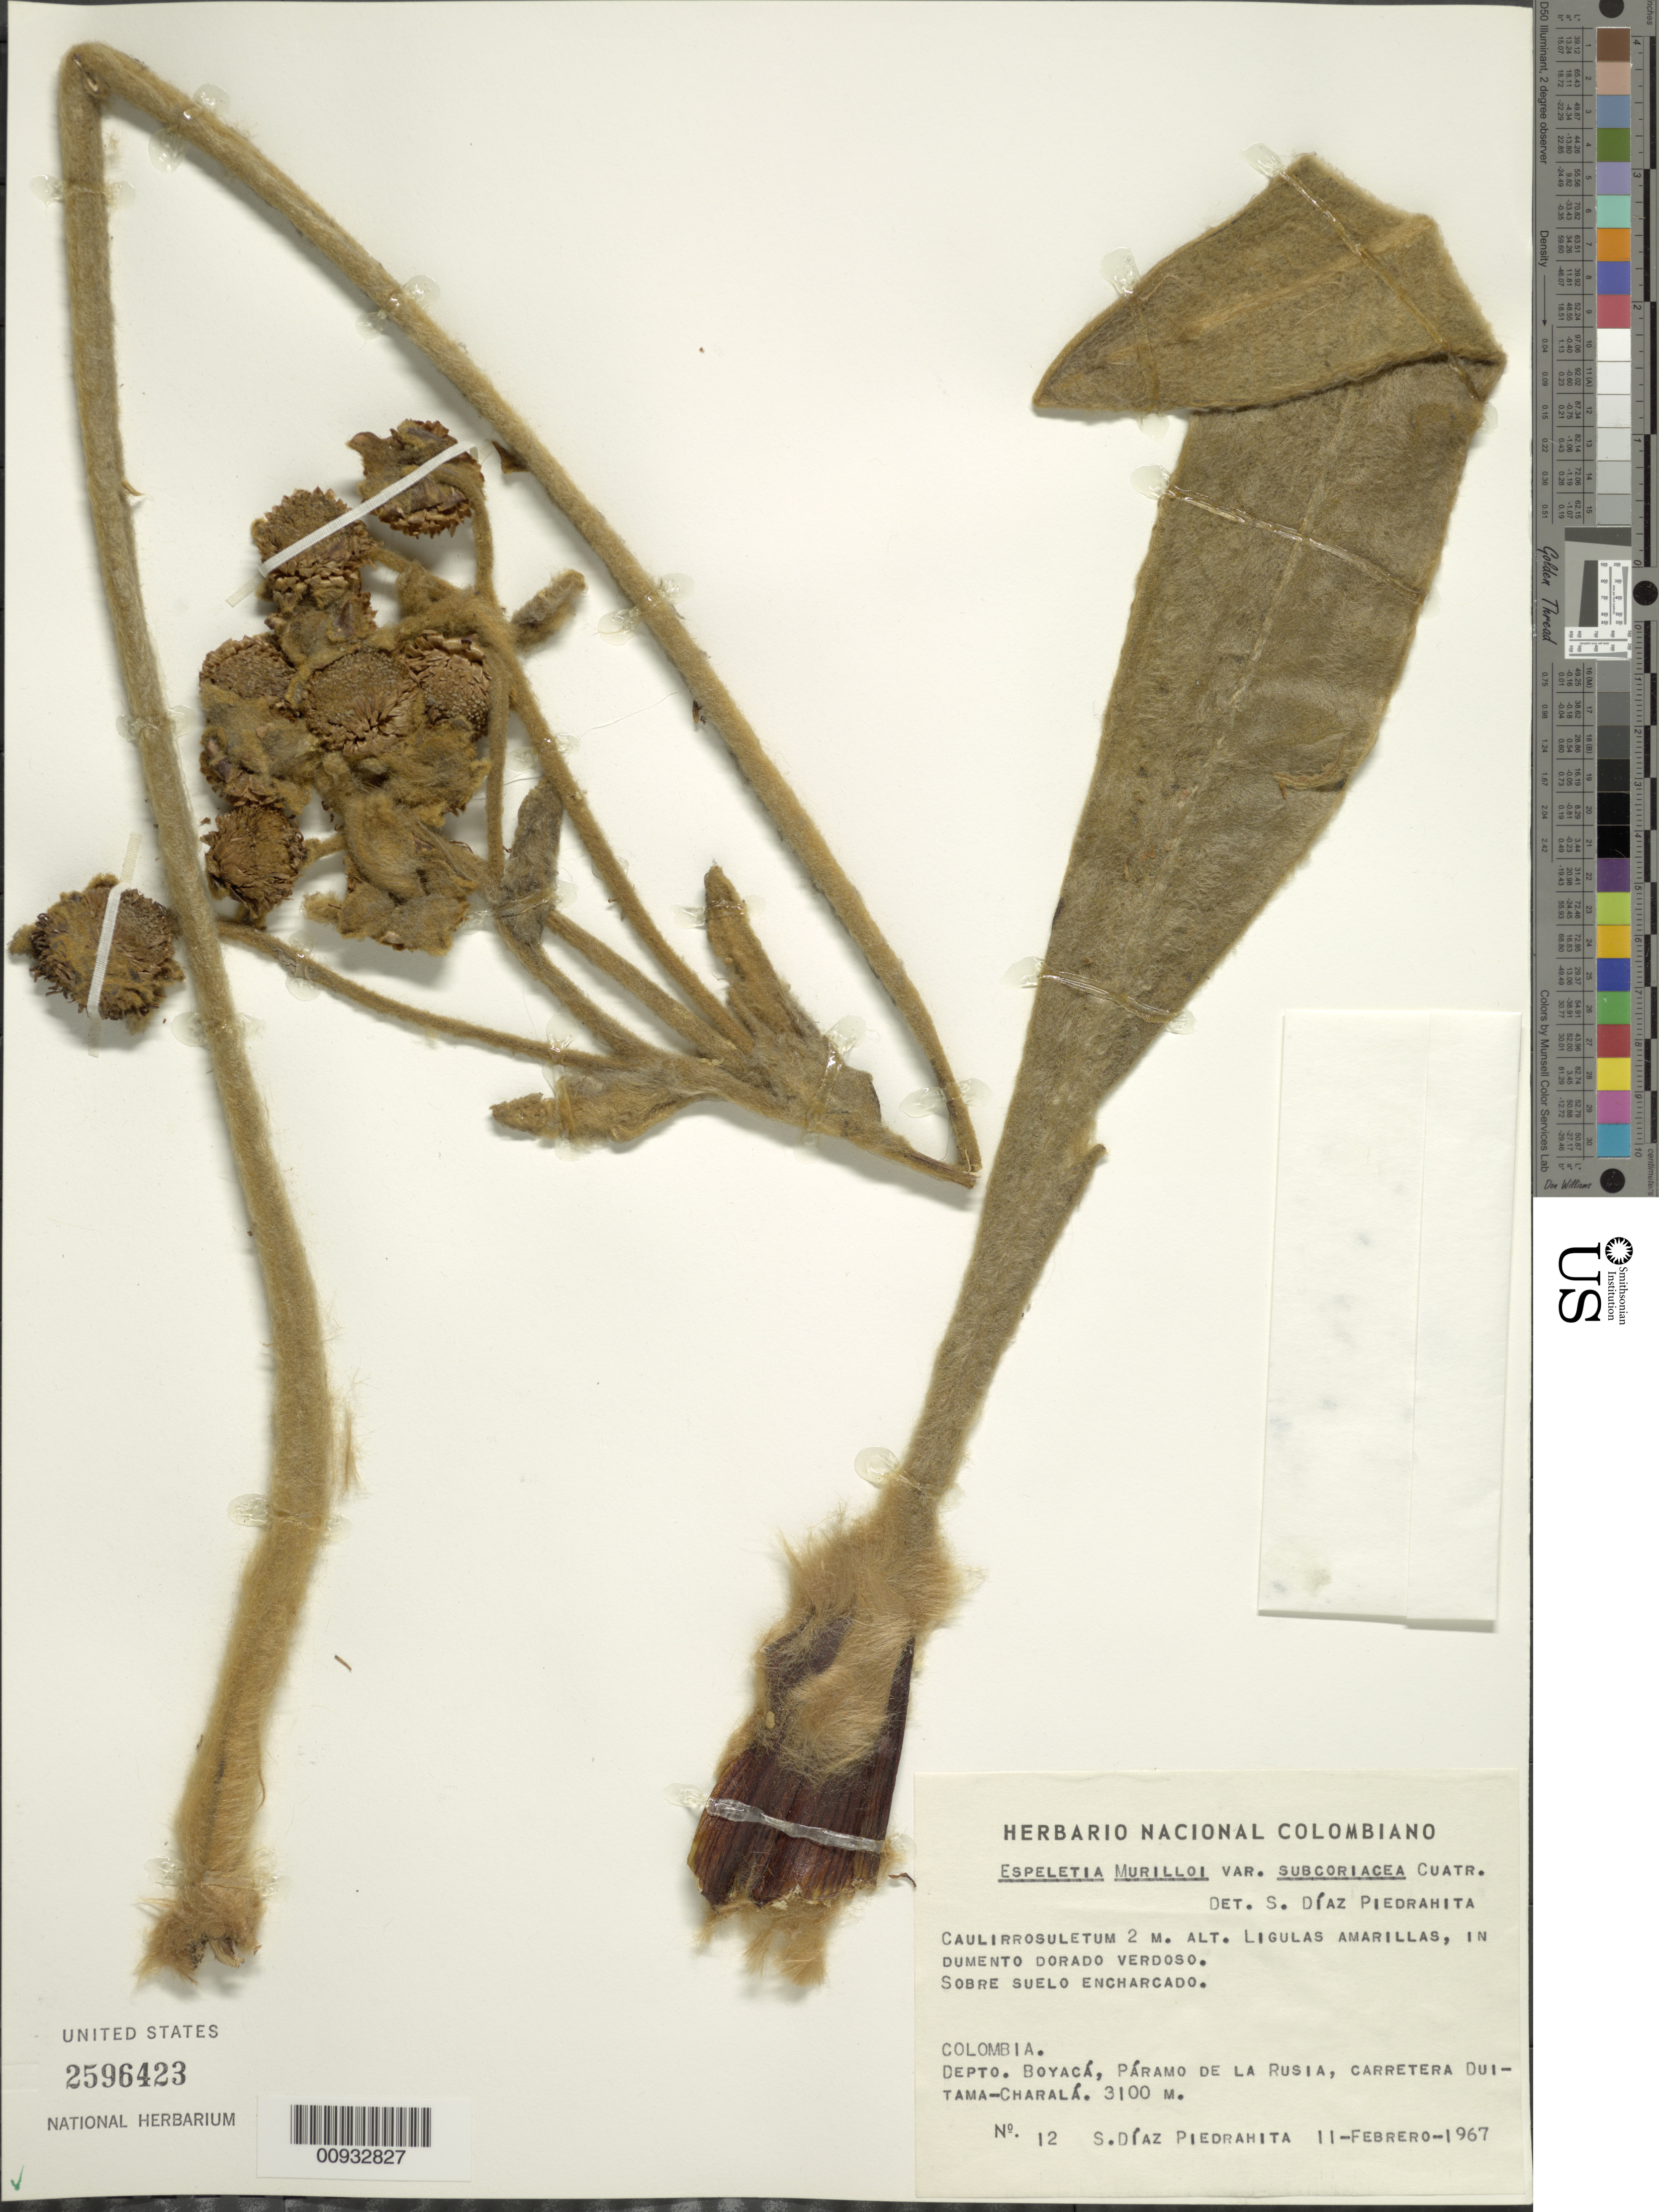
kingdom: Plantae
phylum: Tracheophyta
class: Magnoliopsida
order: Asterales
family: Asteraceae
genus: Espeletia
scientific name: Espeletia murilloi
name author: Cuatrec.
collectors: S. Díaz Píedrahíta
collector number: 12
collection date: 1967-02-11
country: Colombia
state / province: Boyacá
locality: Paramo de La Rusia, Carretera Duitama-Charala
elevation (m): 3100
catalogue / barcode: US 2596423